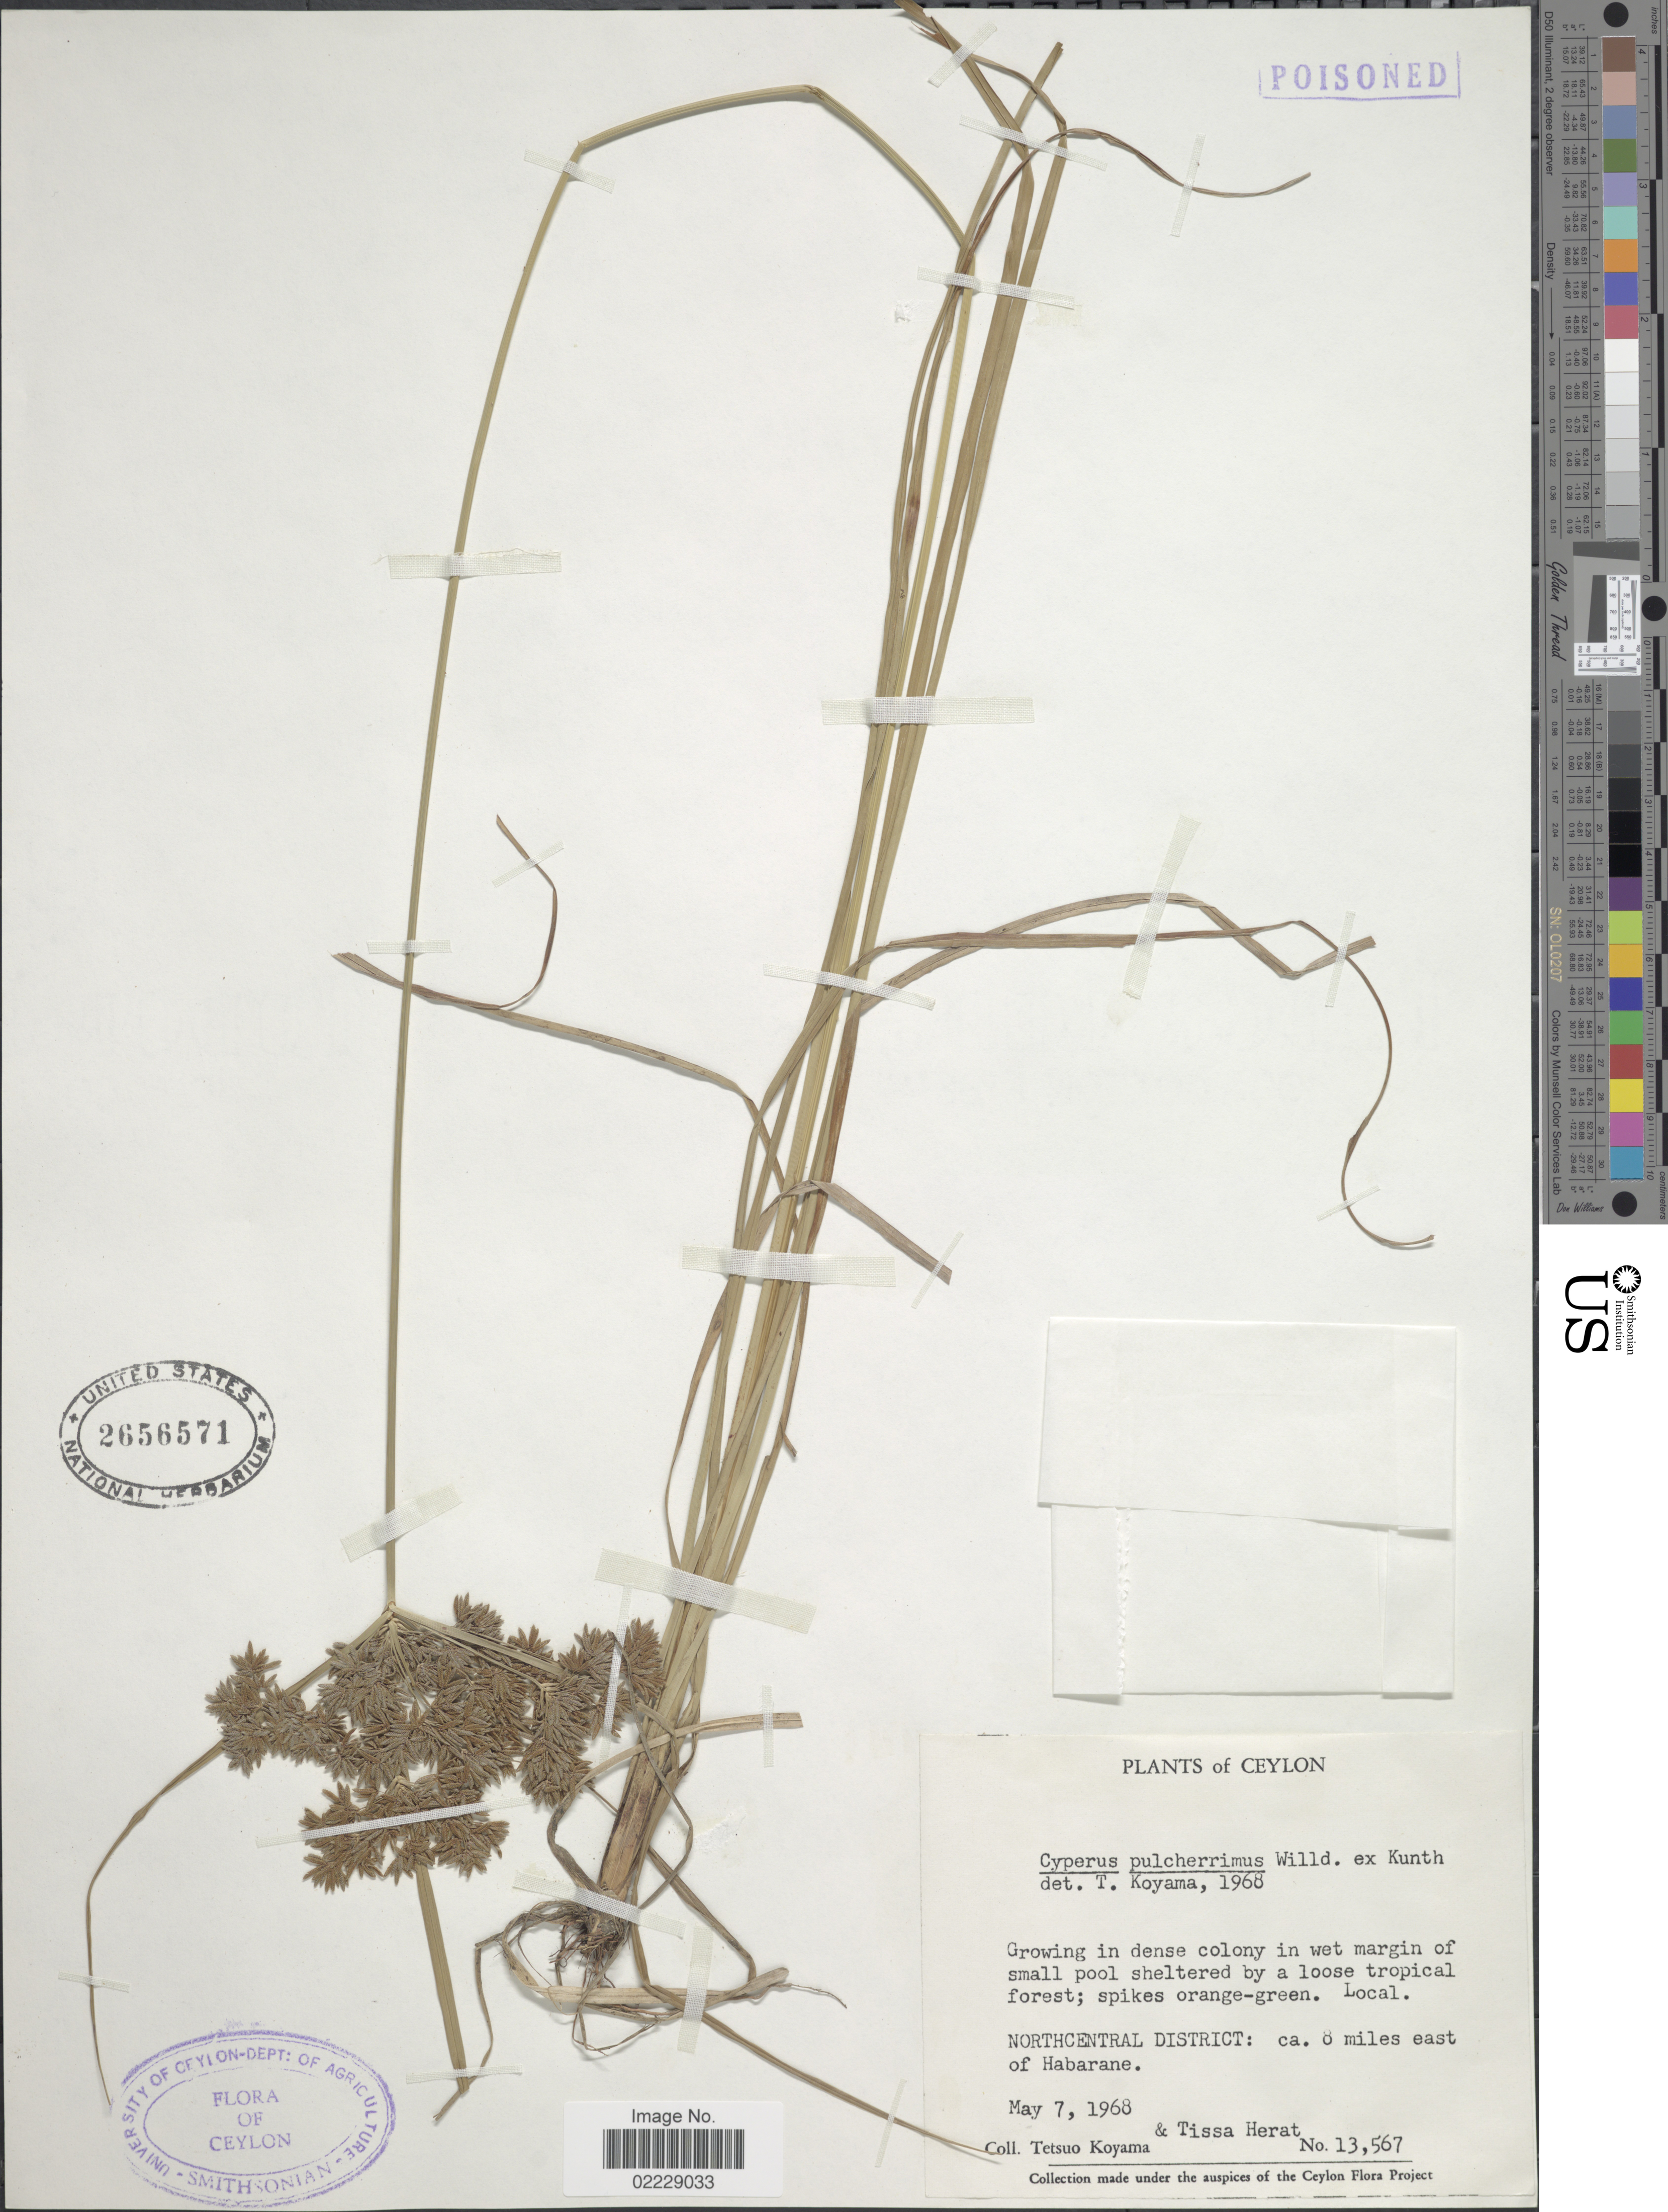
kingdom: Plantae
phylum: Tracheophyta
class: Liliopsida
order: Poales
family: Cyperaceae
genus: Cyperus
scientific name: Cyperus pulcherrimus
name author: Kunth ex Willd.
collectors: T. Koyama & T. Herat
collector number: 13567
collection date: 1968-05-07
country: Sri Lanka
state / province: North Central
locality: Ceylon. Northcentral District: ca. 8 miles east of Habarane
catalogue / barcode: US 2656571